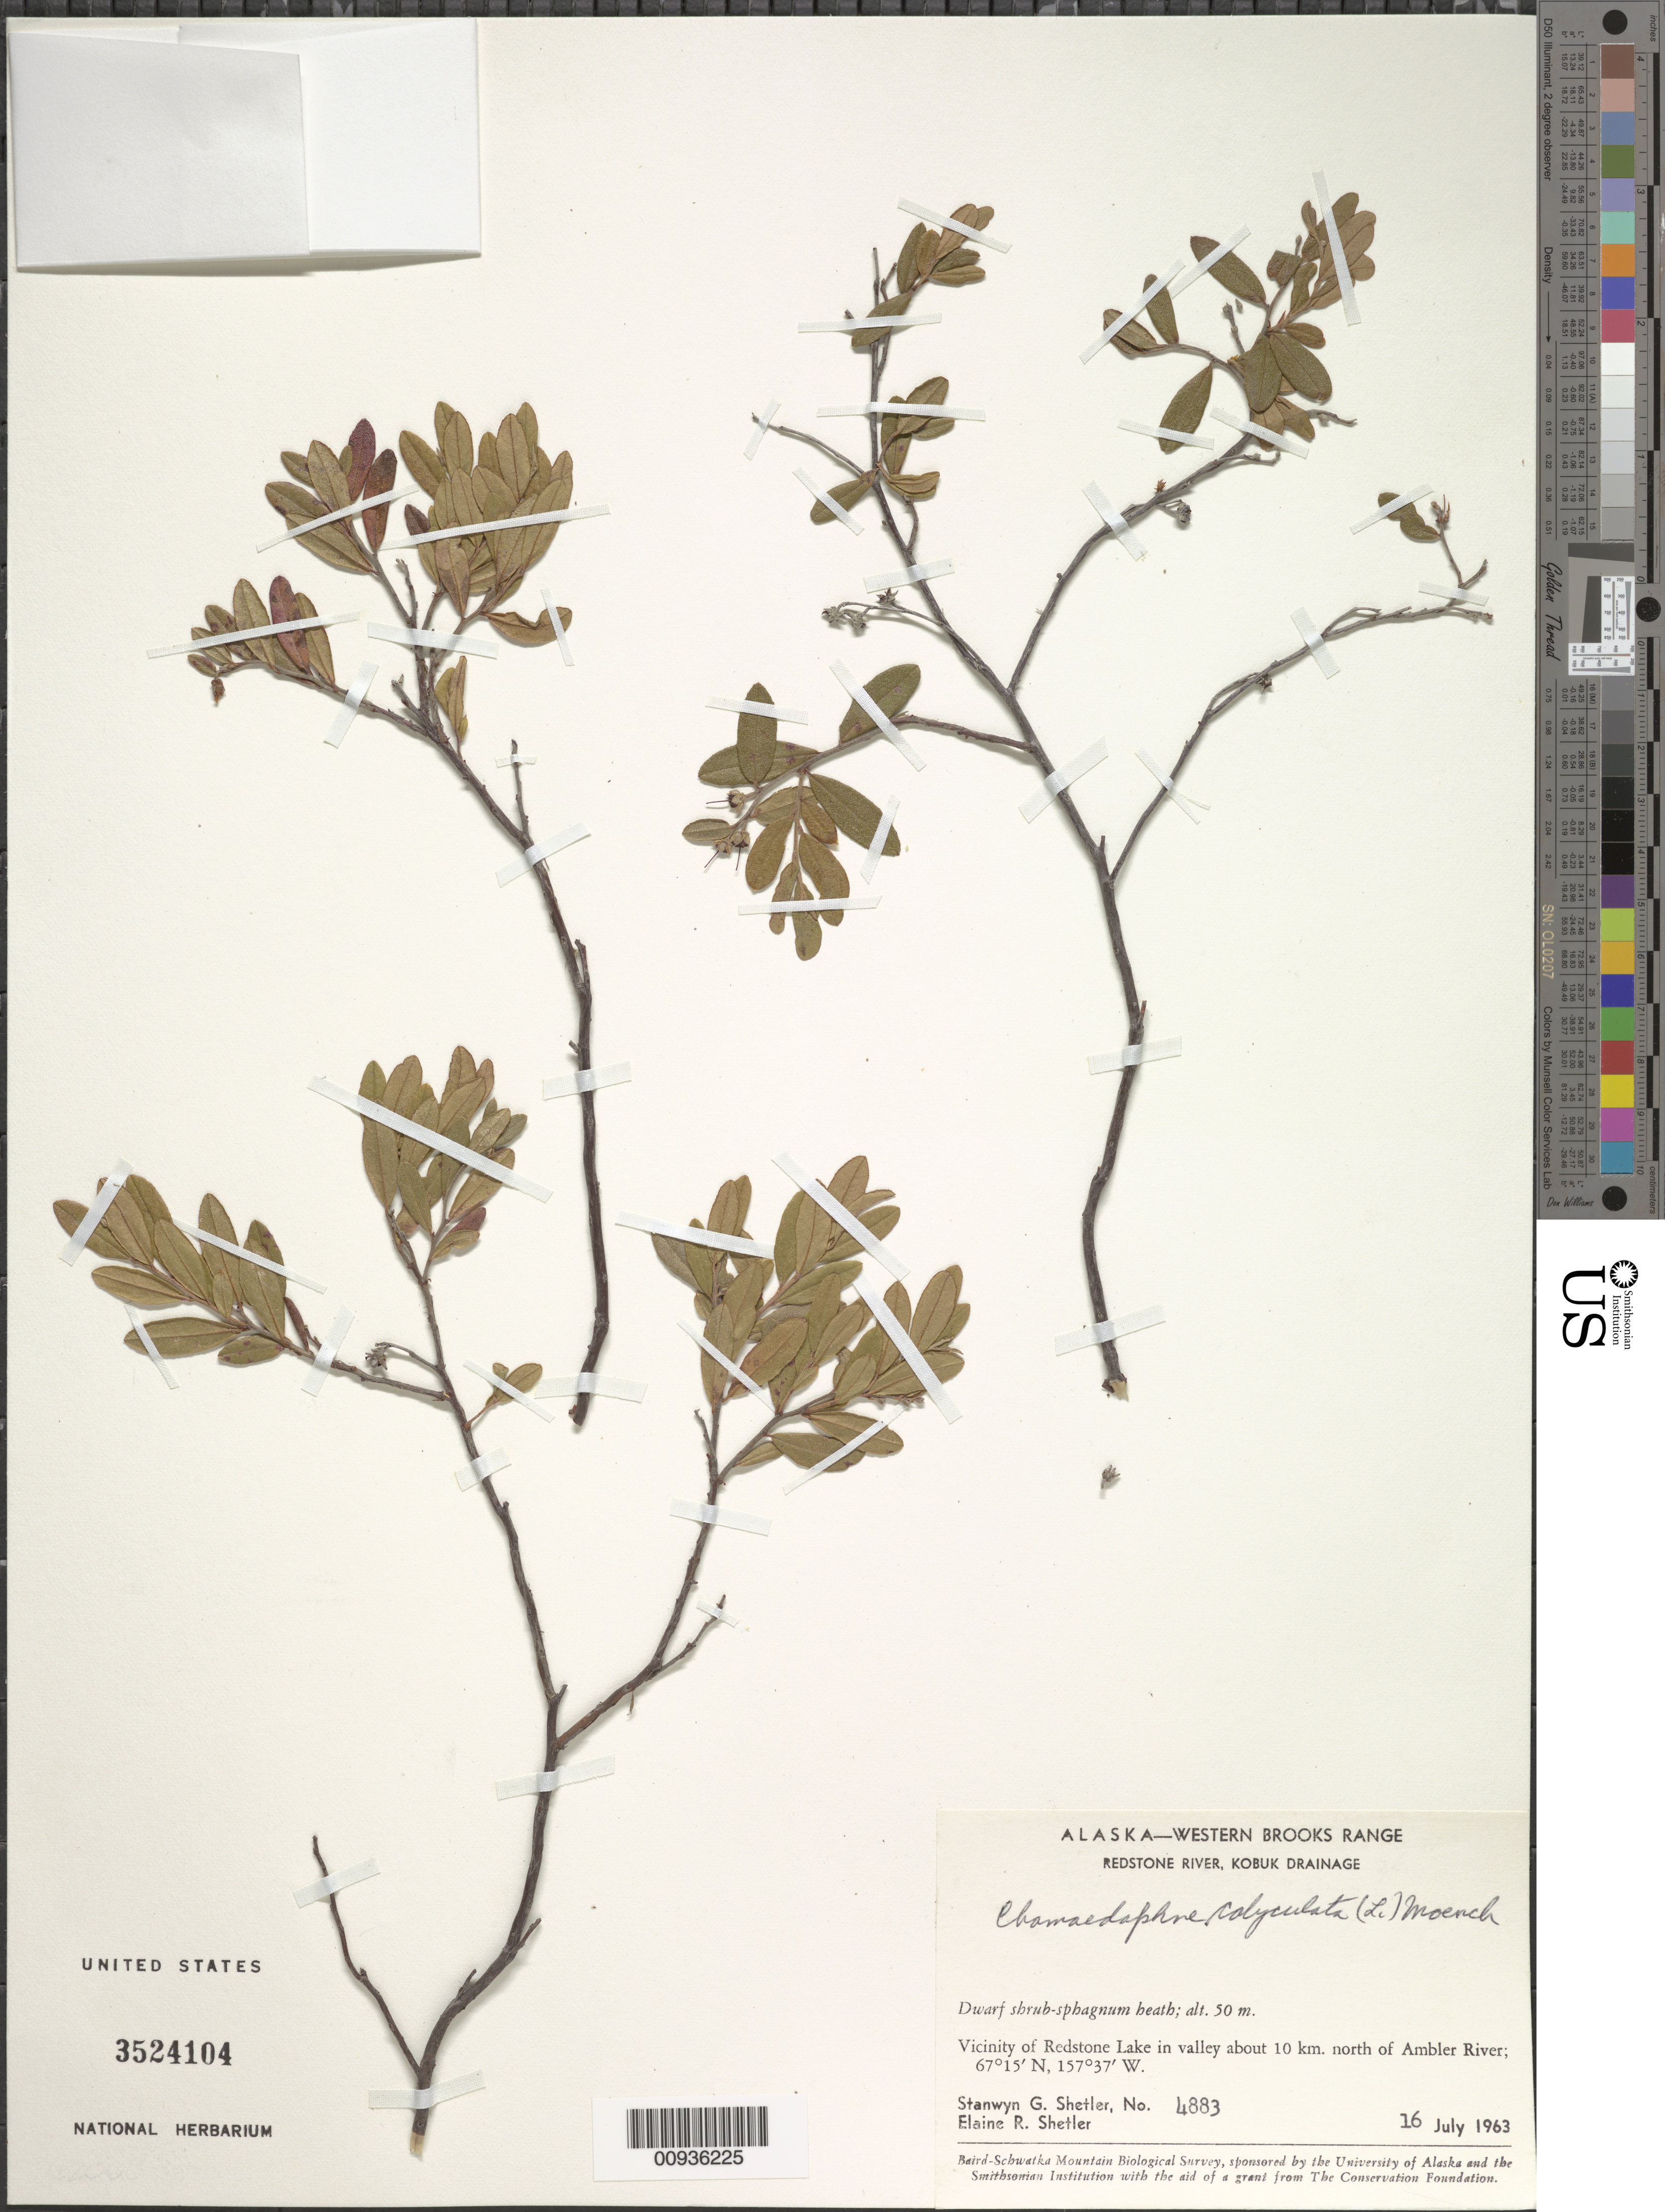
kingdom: Plantae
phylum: Tracheophyta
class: Magnoliopsida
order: Ericales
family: Ericaceae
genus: Chamaedaphne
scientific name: Chamaedaphne calyculata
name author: (L.) Moench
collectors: S. Shetler & E. R. Shetler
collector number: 4883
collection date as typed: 16 Jul 1963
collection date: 1963-07-16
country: United States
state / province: Alaska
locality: Vicinity of Redstone Lake in valley about 10 km. north of Ambler River. Western Brooks Range, Redstone River, Kobuk Drainage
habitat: Dwarf shrub-sphagnum heath.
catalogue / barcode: US 3524104